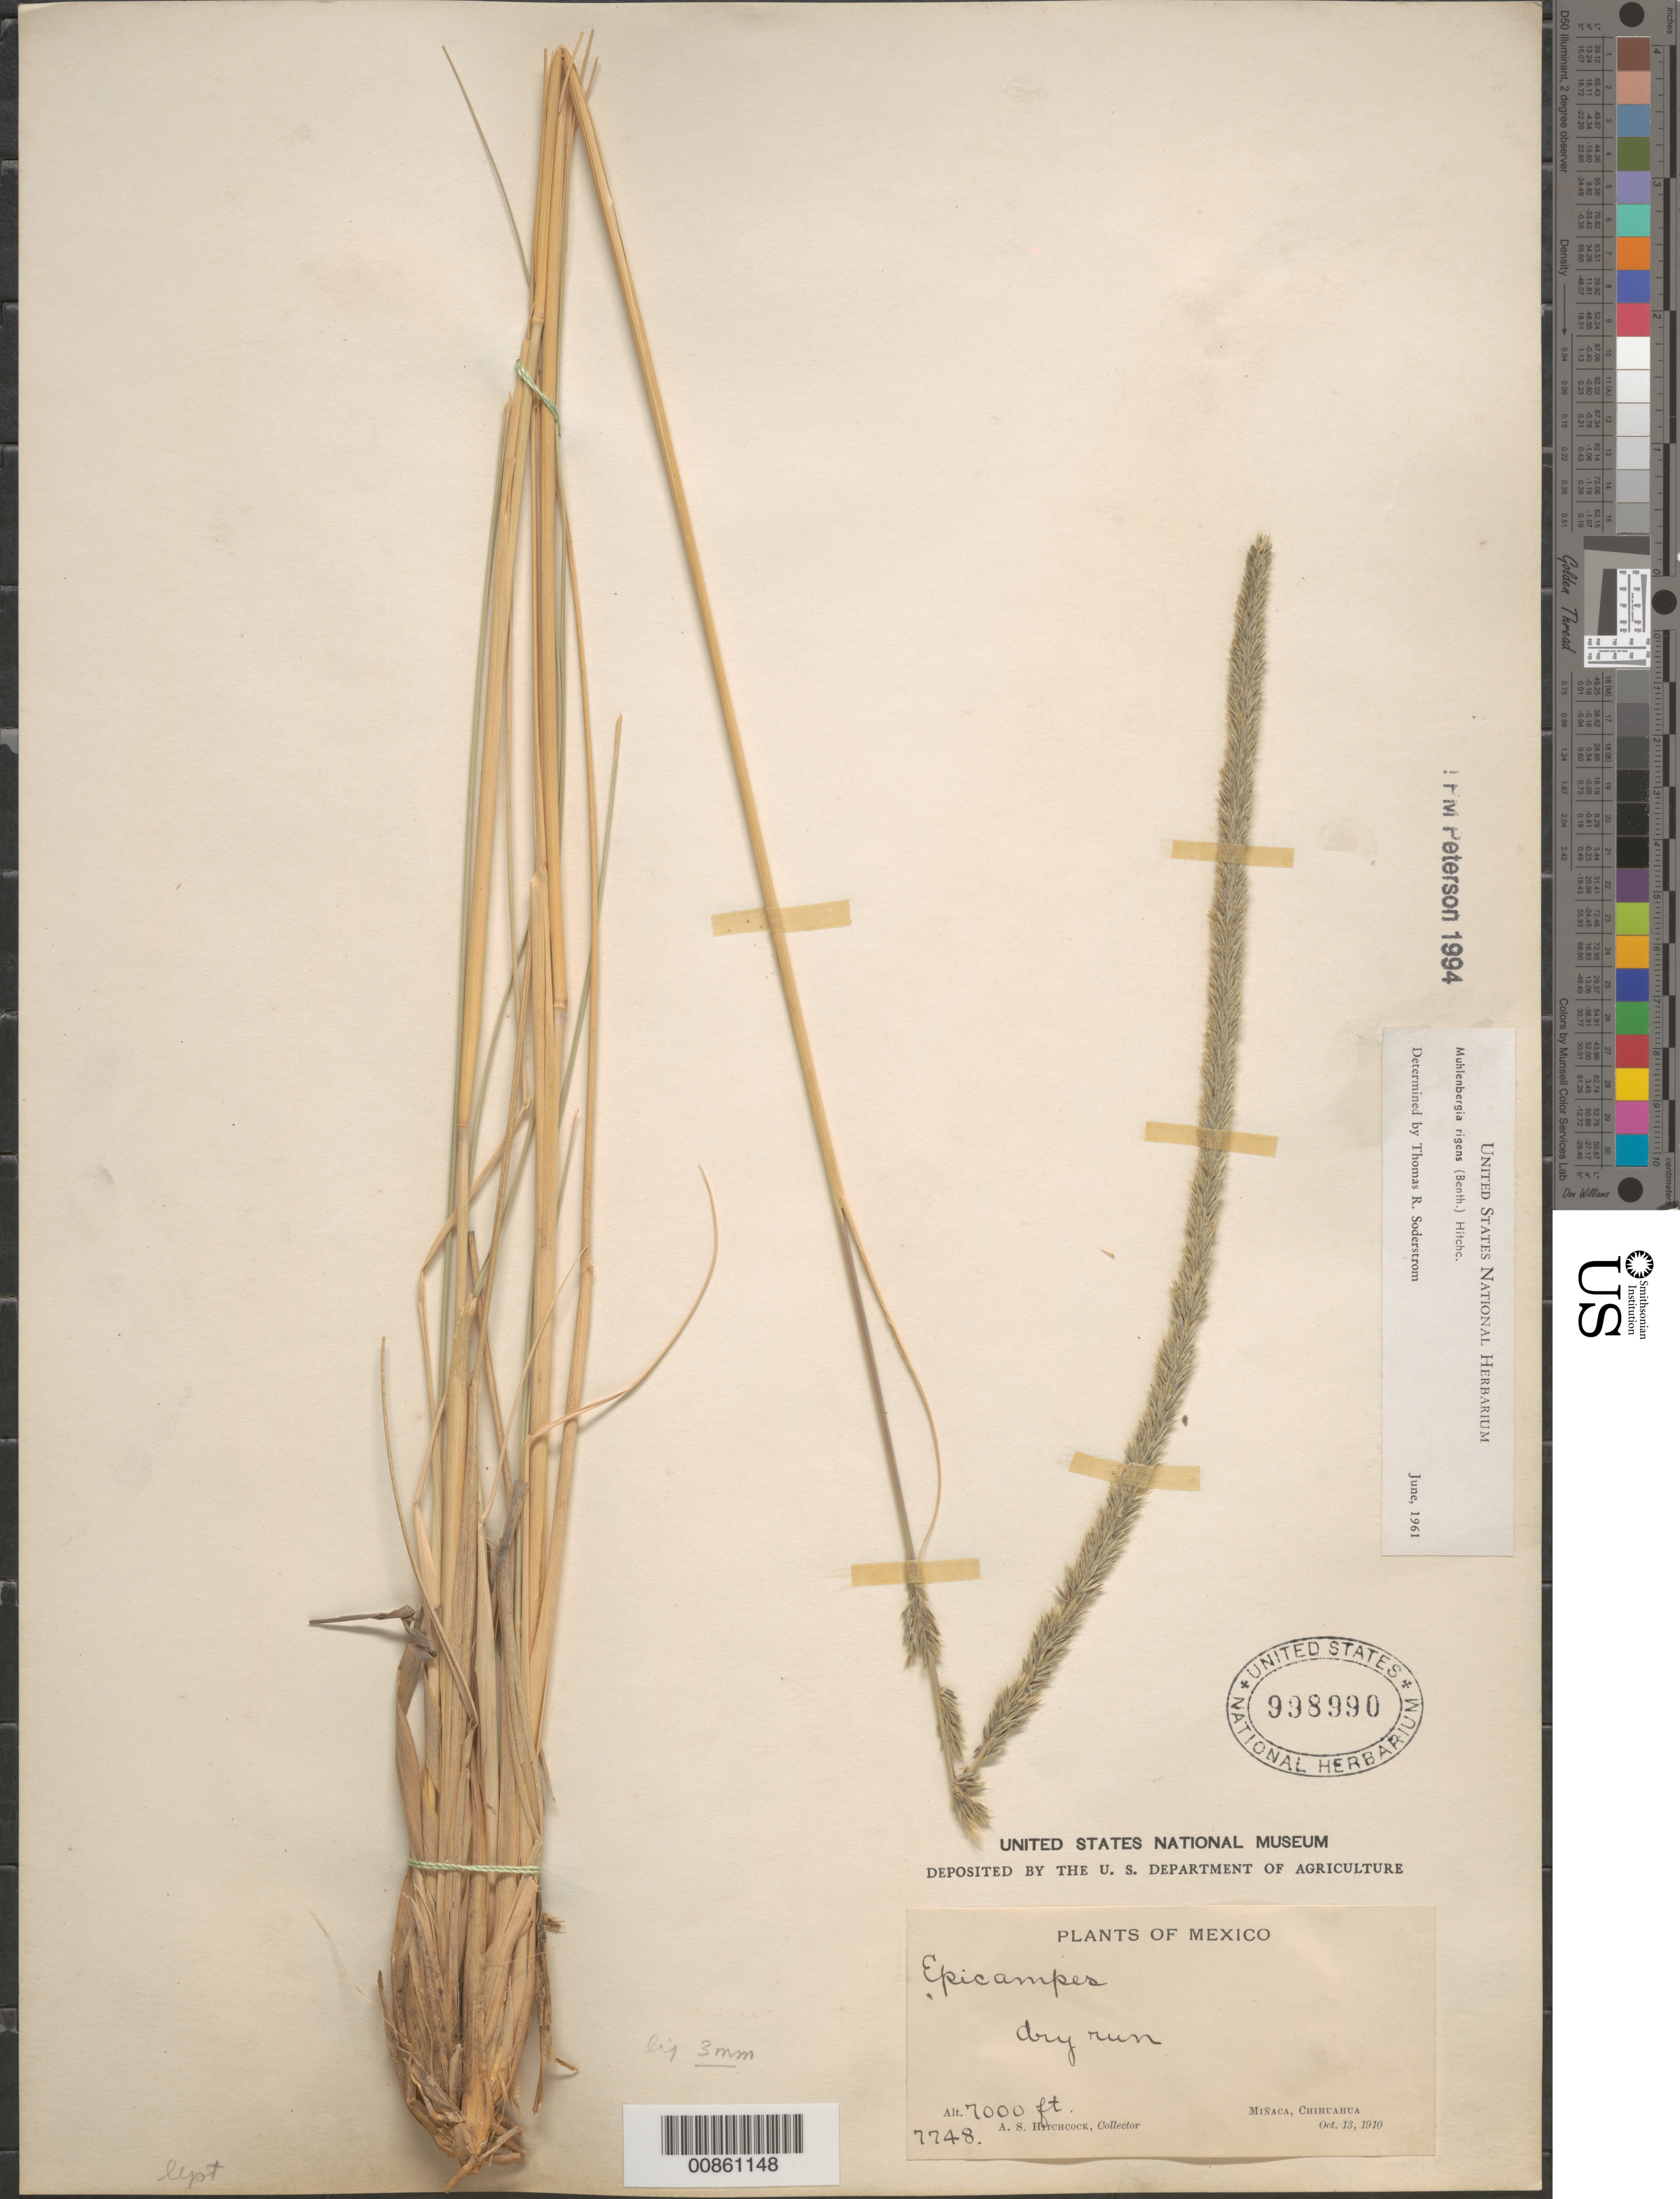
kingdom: Plantae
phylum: Tracheophyta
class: Liliopsida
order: Poales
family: Poaceae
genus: Muhlenbergia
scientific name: Muhlenbergia rigens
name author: (Benth.) Hitchc.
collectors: A. S. Hitchcock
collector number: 7748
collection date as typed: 13 Oct 1910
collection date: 1910-10-13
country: Mexico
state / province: Chihuahua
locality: Miniaca, Chih.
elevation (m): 2134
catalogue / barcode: US 998990